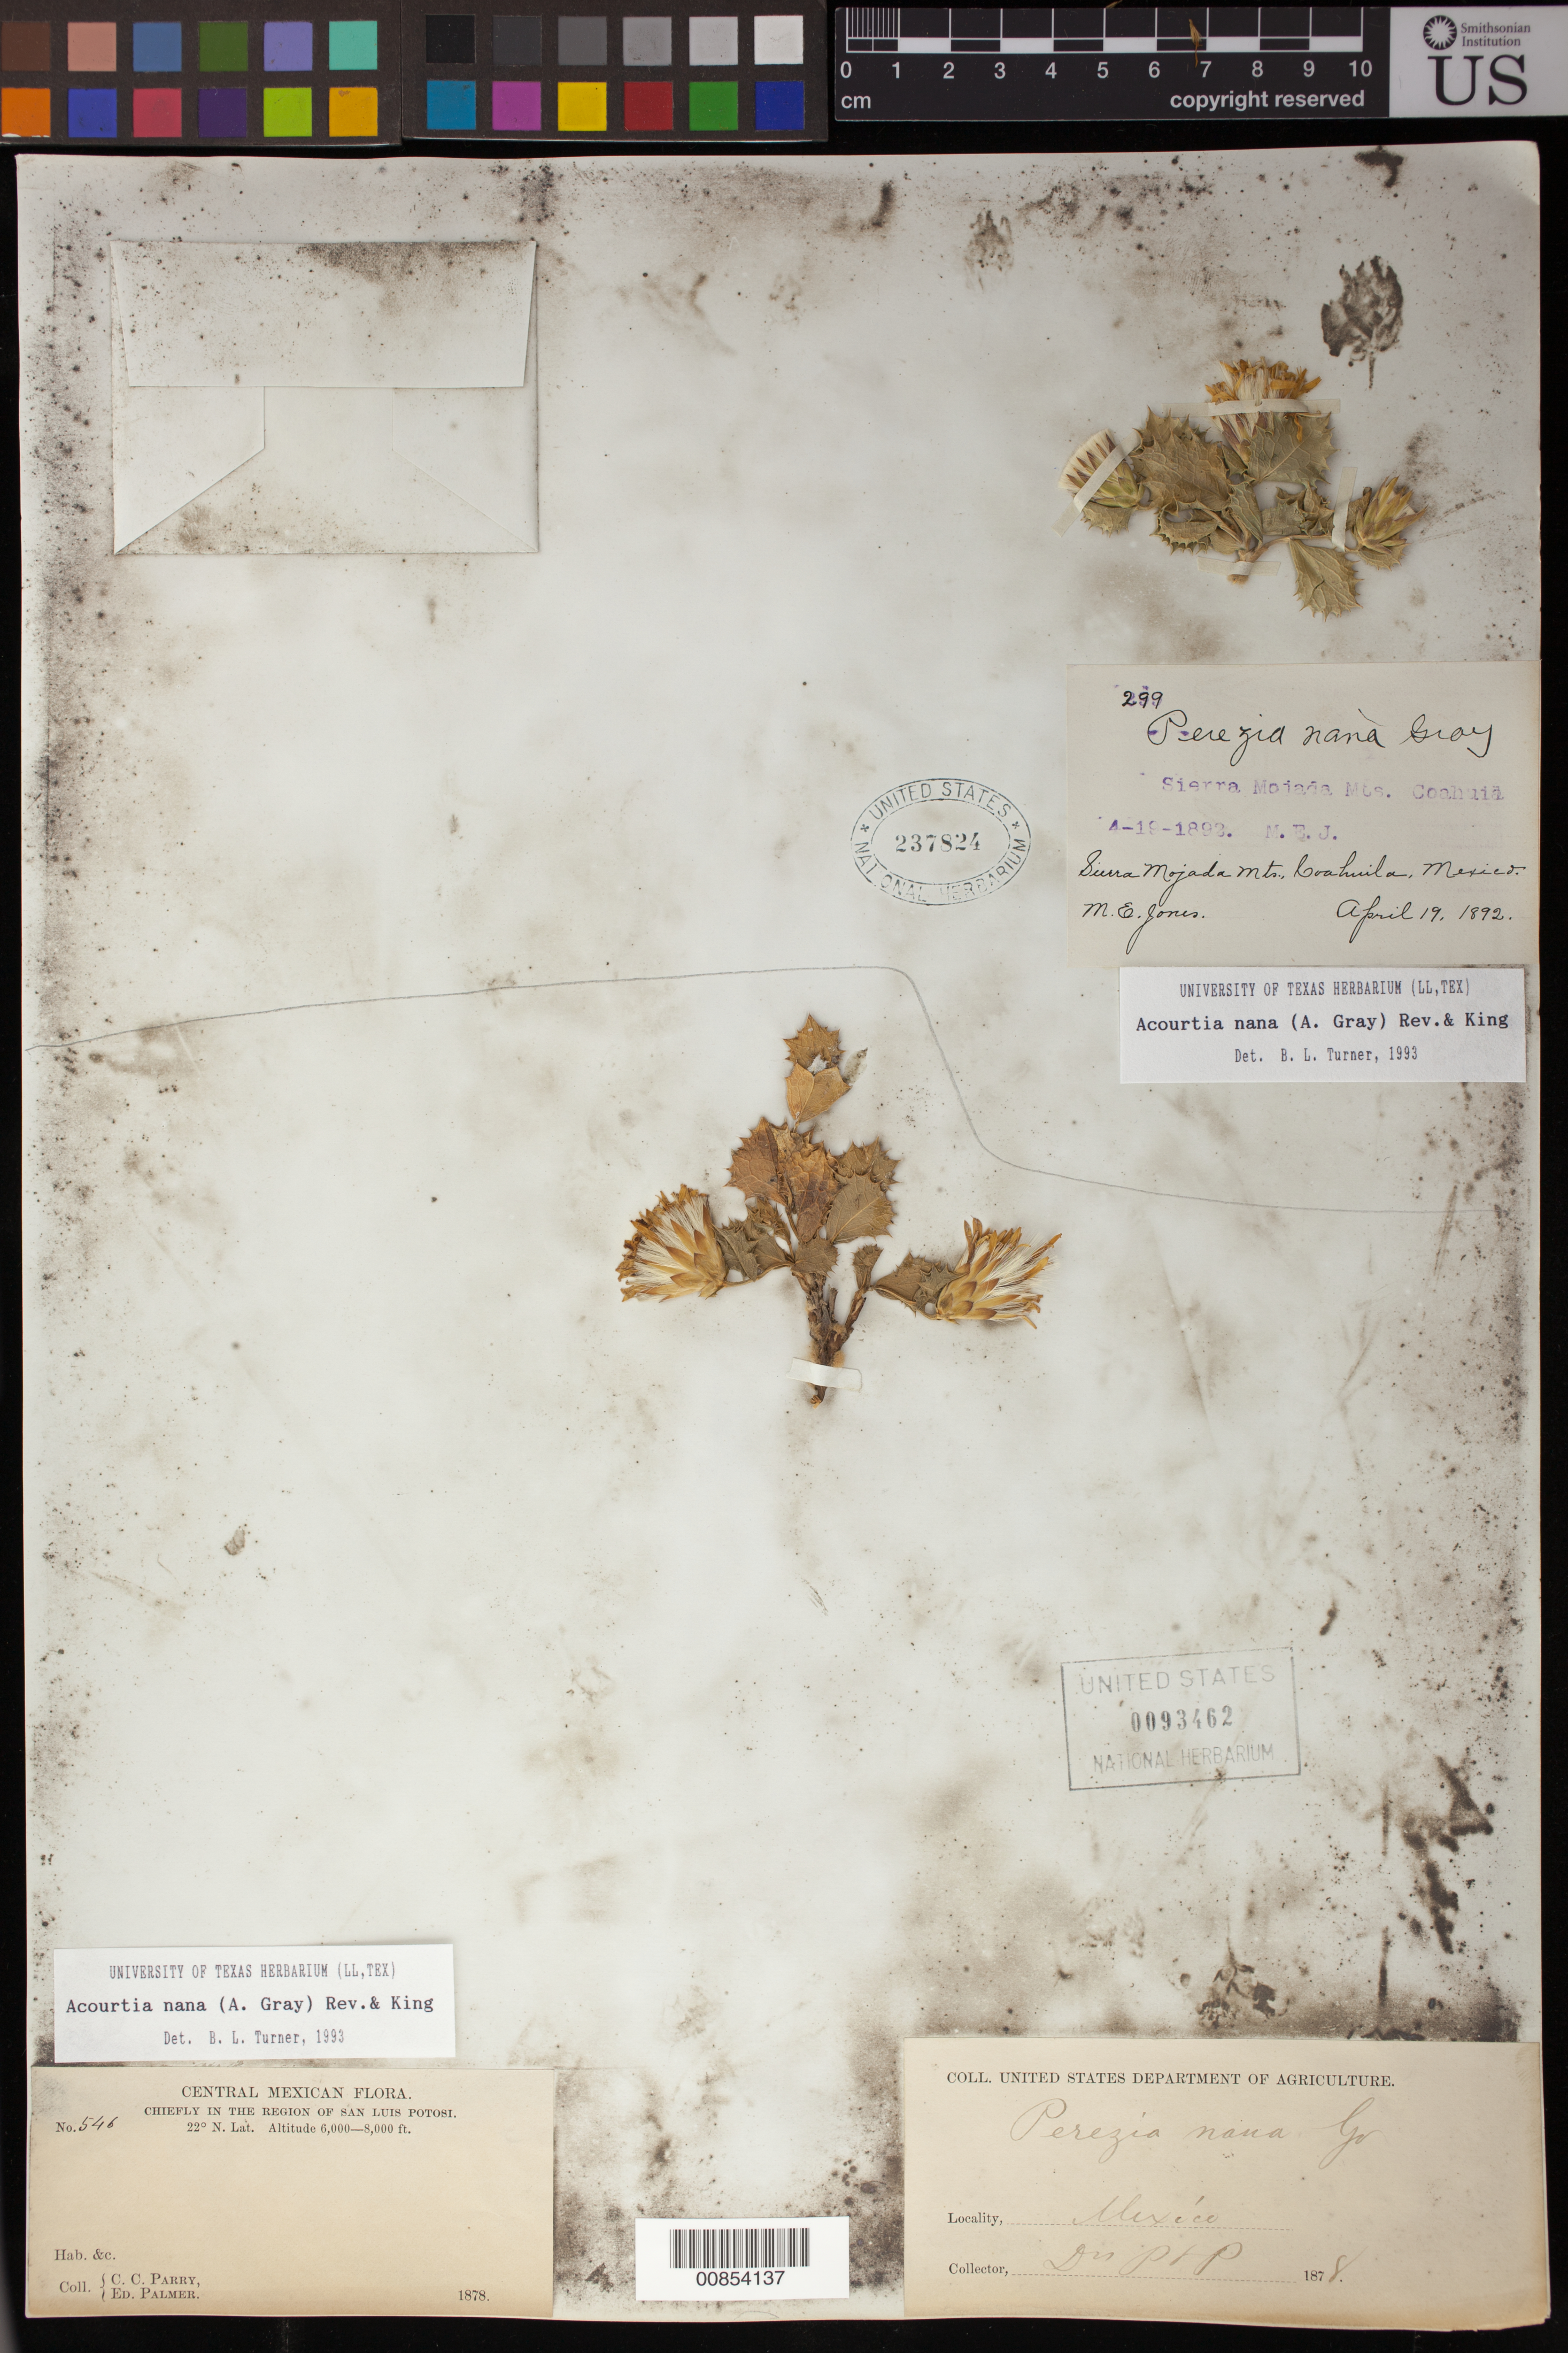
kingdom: Plantae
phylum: Tracheophyta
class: Magnoliopsida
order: Asterales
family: Asteraceae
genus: Acourtia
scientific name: Acourtia nana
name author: (A. Gray) Reveal & R.M. King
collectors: C. C. Parry & E. Palmer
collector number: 546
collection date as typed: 1878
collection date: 1878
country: Mexico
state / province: San Luis Potosí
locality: Chiefly in the region of San Luis Potosí.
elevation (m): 1829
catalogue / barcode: US 93462